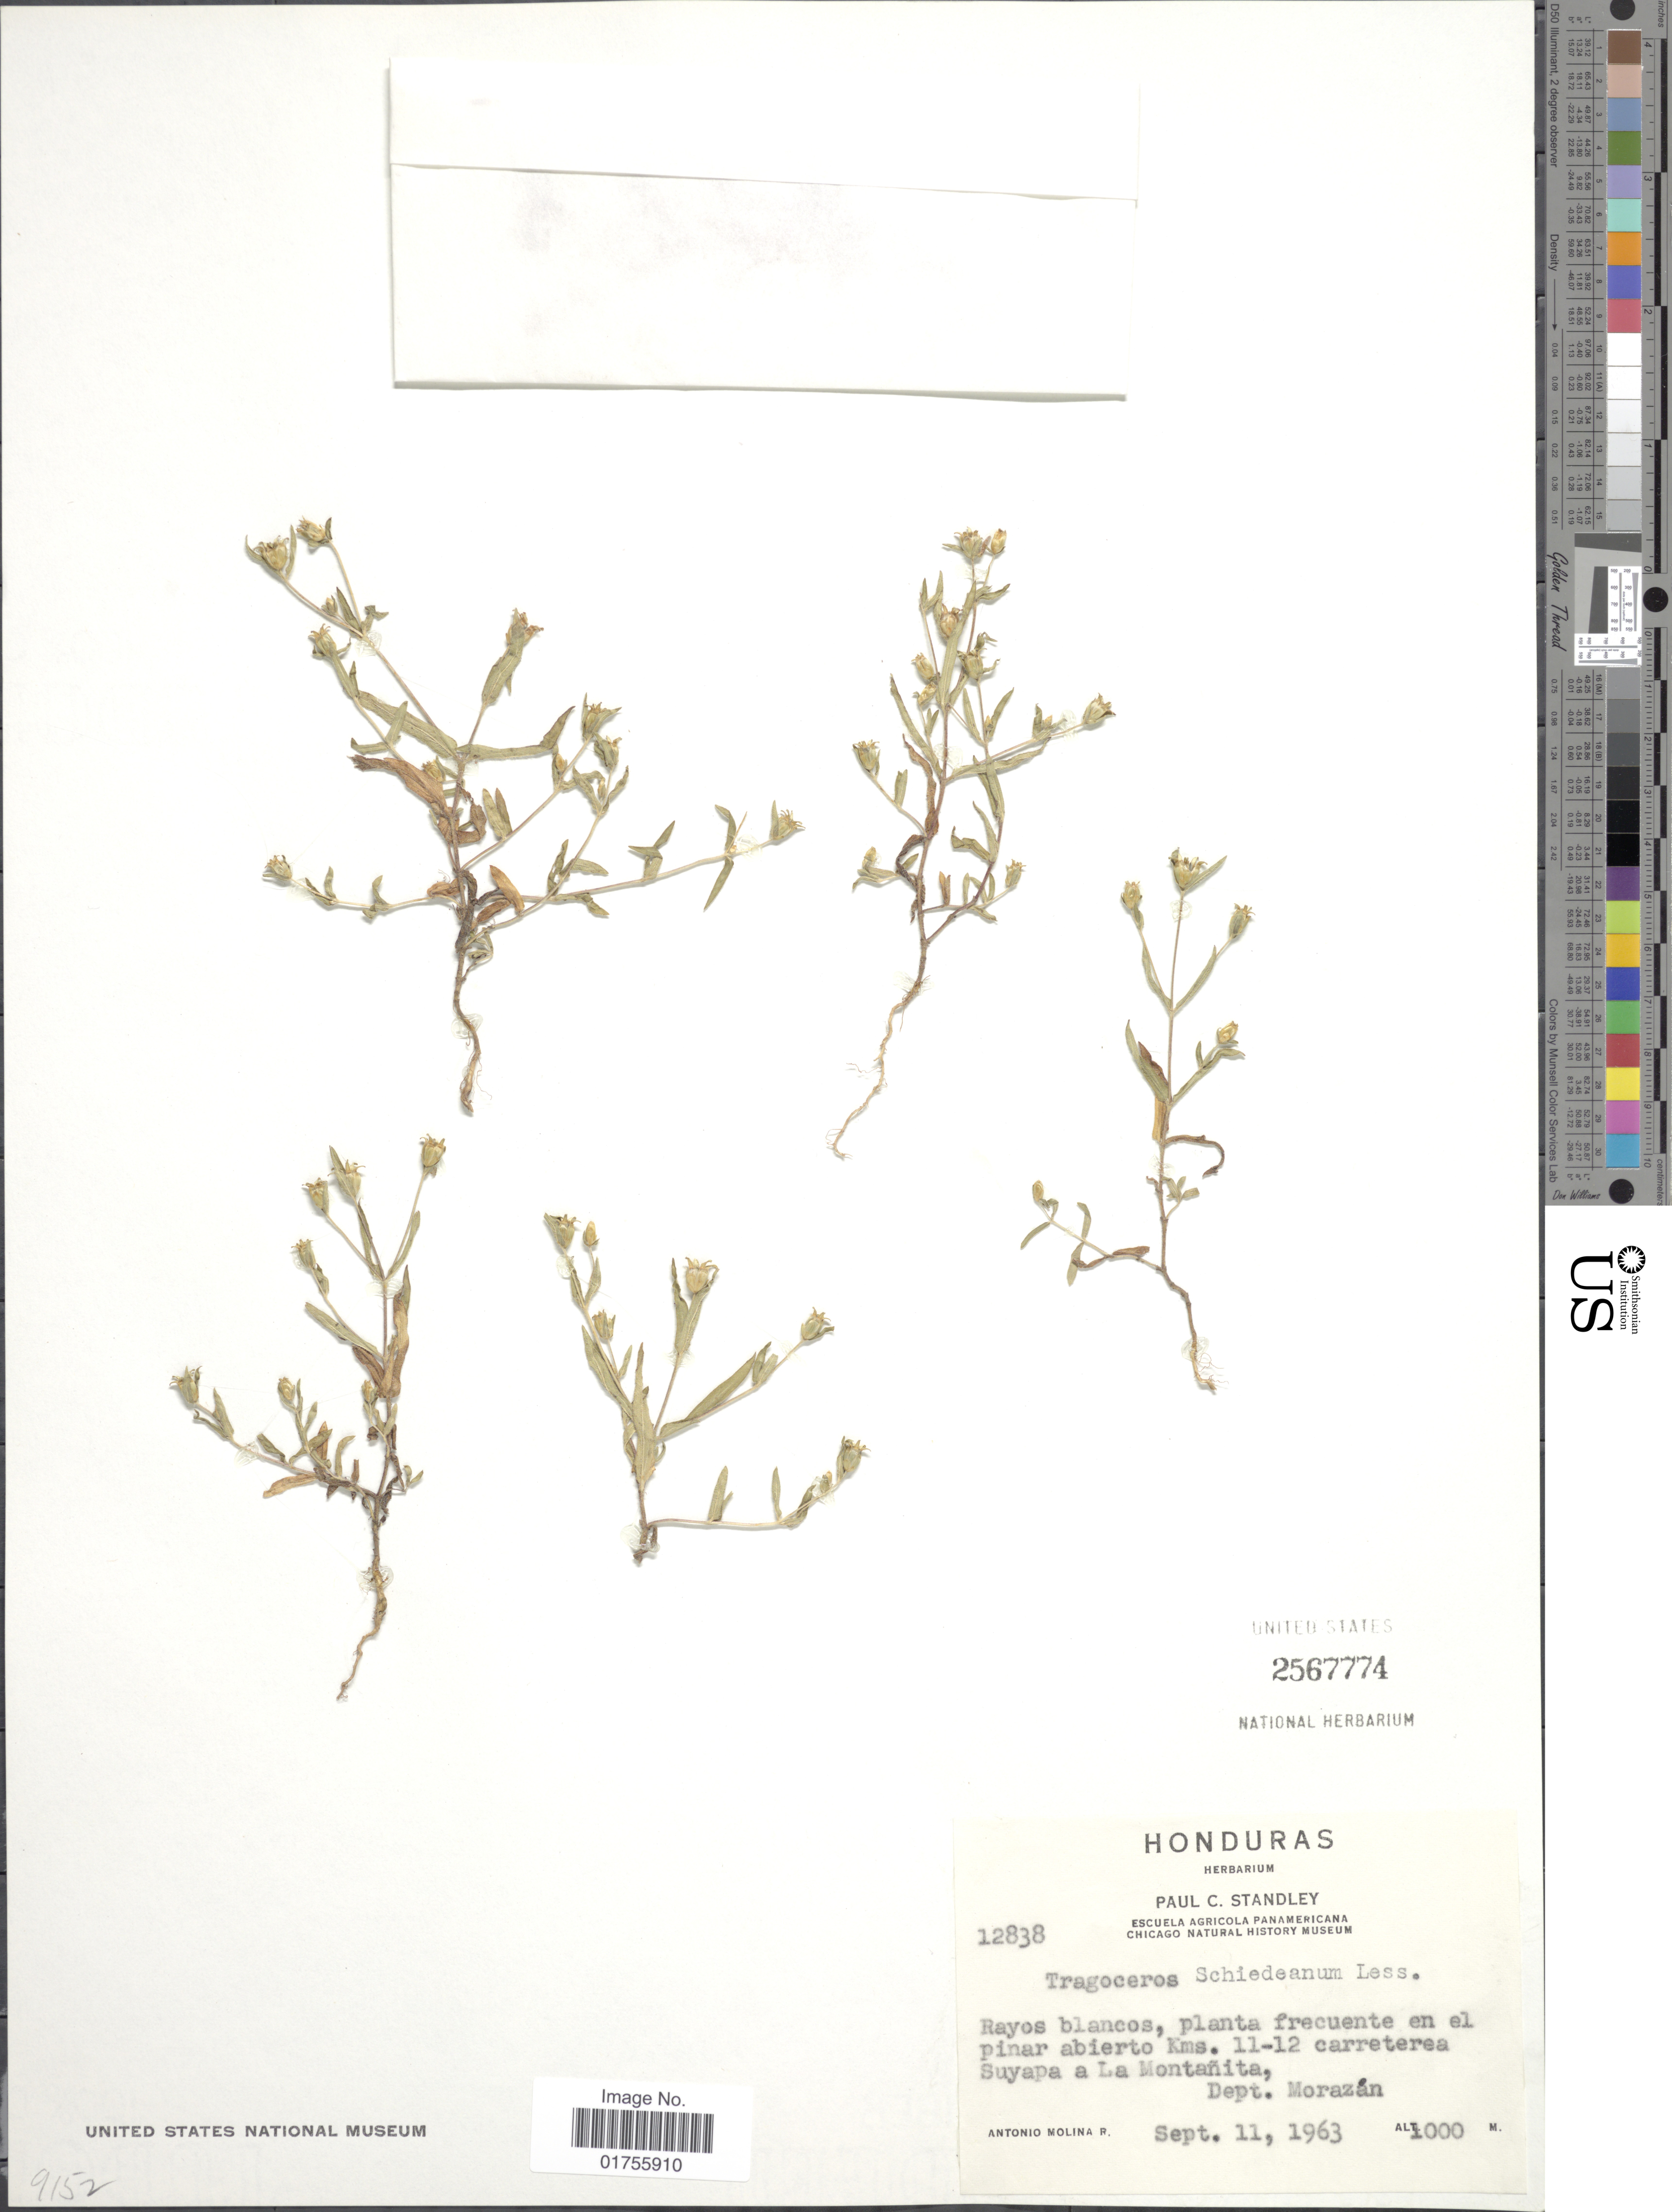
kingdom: Plantae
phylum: Tracheophyta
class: Magnoliopsida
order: Asterales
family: Asteraceae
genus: Tragoceros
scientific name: Tragoceros schiedeanum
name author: Less.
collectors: A. Molina R.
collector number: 12838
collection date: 1963-09-11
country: Honduras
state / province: Fco. Morazán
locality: En el pinar abierto Kms. 11-12 carreterea Suyapa a La Montanita, Dept. Morazan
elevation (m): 1000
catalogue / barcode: US 2567774